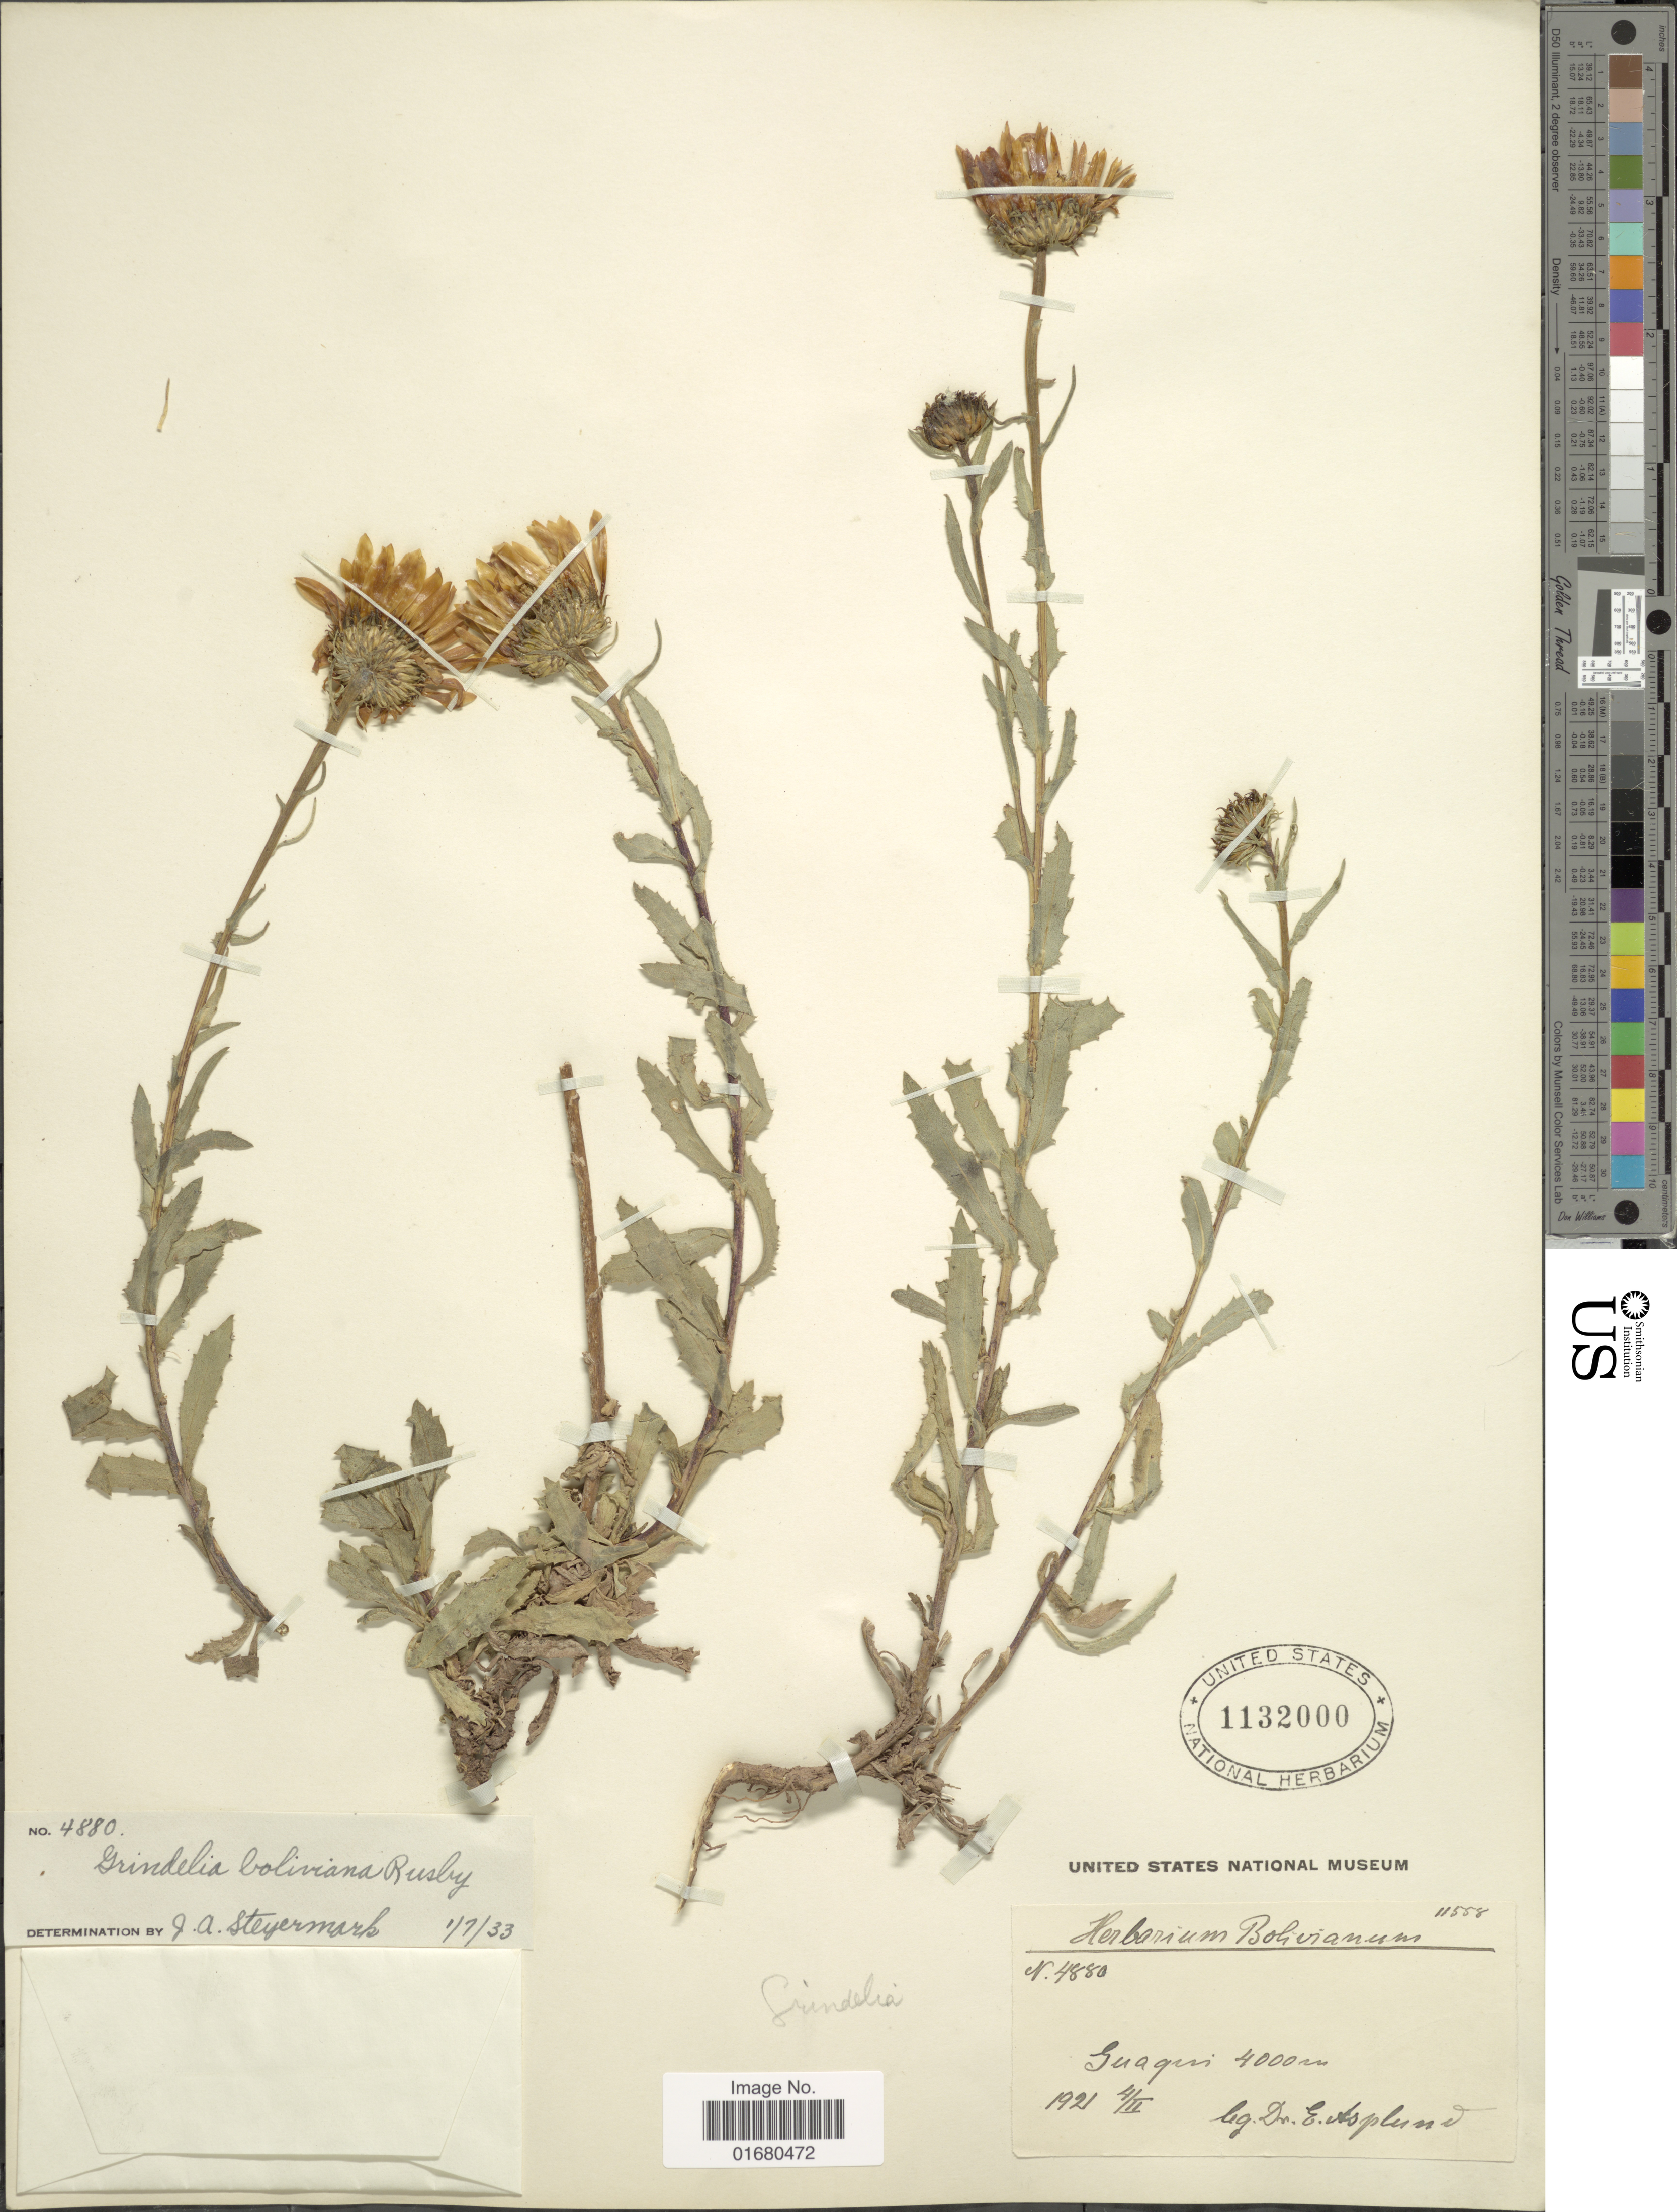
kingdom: Plantae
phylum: Tracheophyta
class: Magnoliopsida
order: Asterales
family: Asteraceae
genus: Grindelia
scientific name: Grindelia boliviana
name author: Rusby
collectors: E. Asplund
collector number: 4880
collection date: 1921-02-04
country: Bolivia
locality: Guaqui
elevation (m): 4000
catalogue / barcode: US 1132000